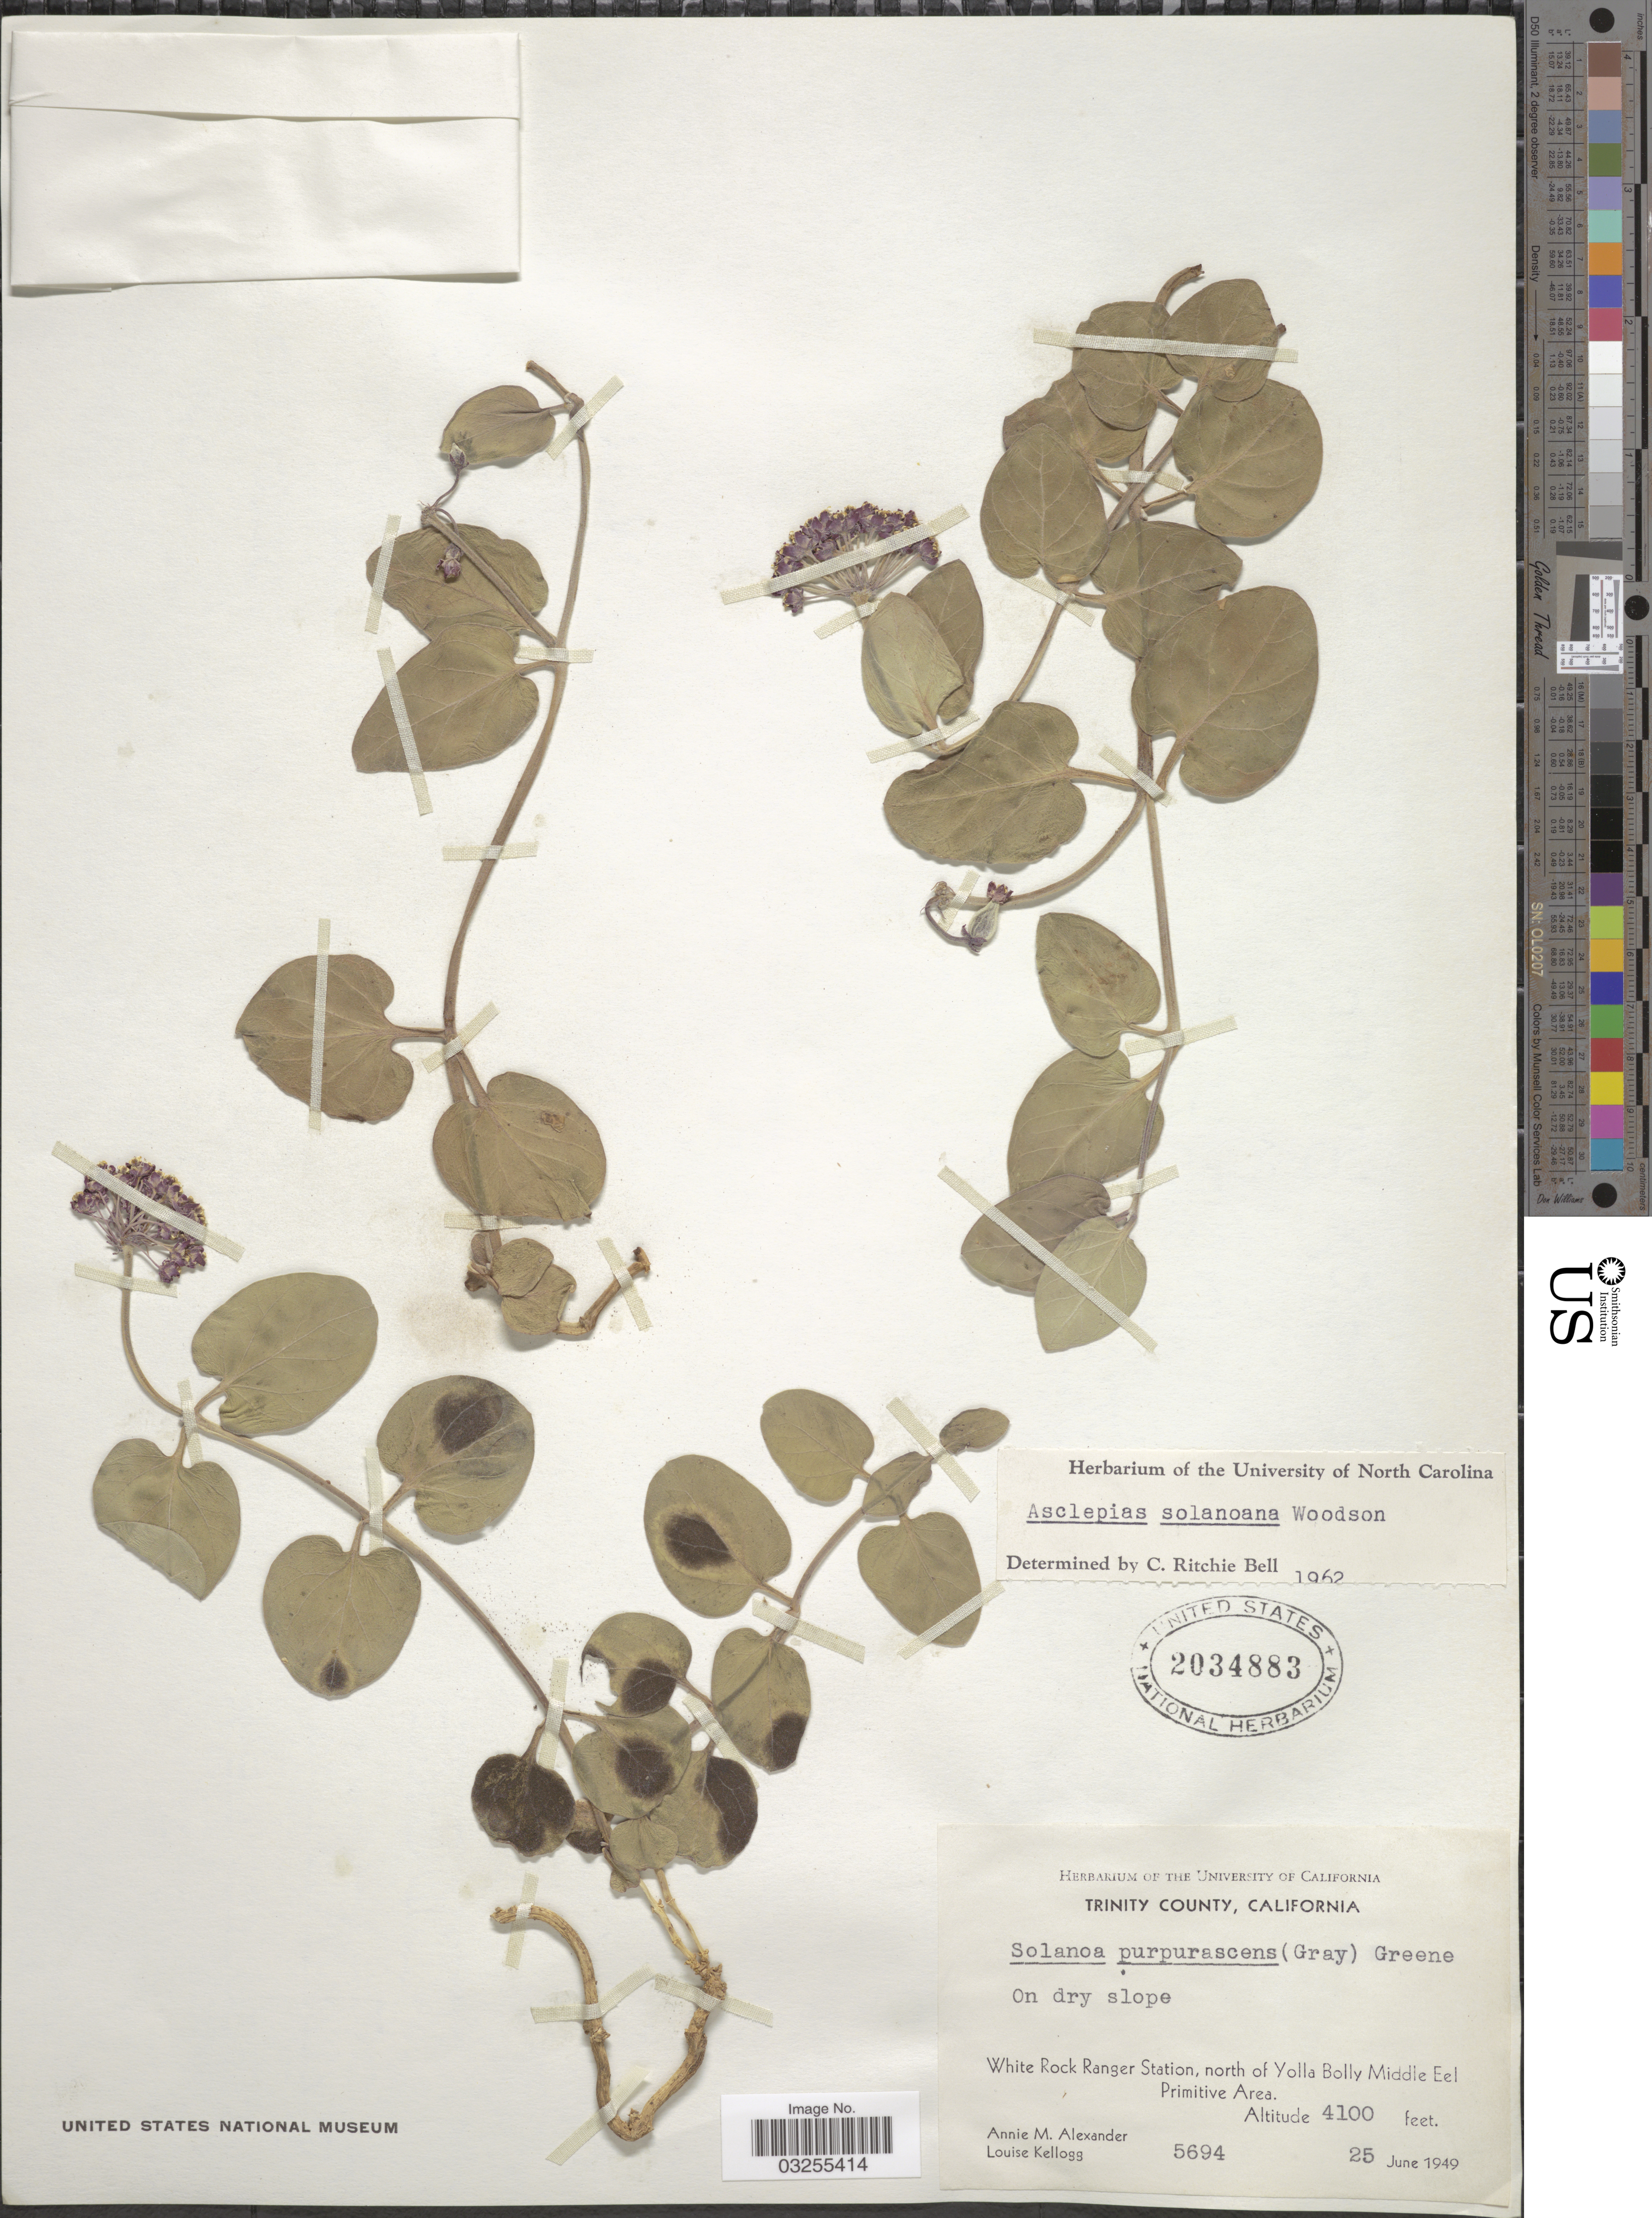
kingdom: Plantae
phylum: Tracheophyta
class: Magnoliopsida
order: Gentianales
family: Apocynaceae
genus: Asclepias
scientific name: Asclepias solanoana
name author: Woodson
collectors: A. M. Alexander & L. Kellogg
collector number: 5694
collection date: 1949-06-25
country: United States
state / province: California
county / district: Trinity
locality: Trinity County, White Rock Ranger Station, north of Yolla Bolly Middle Eel Primitive Area.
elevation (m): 1250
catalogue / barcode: US 2034883